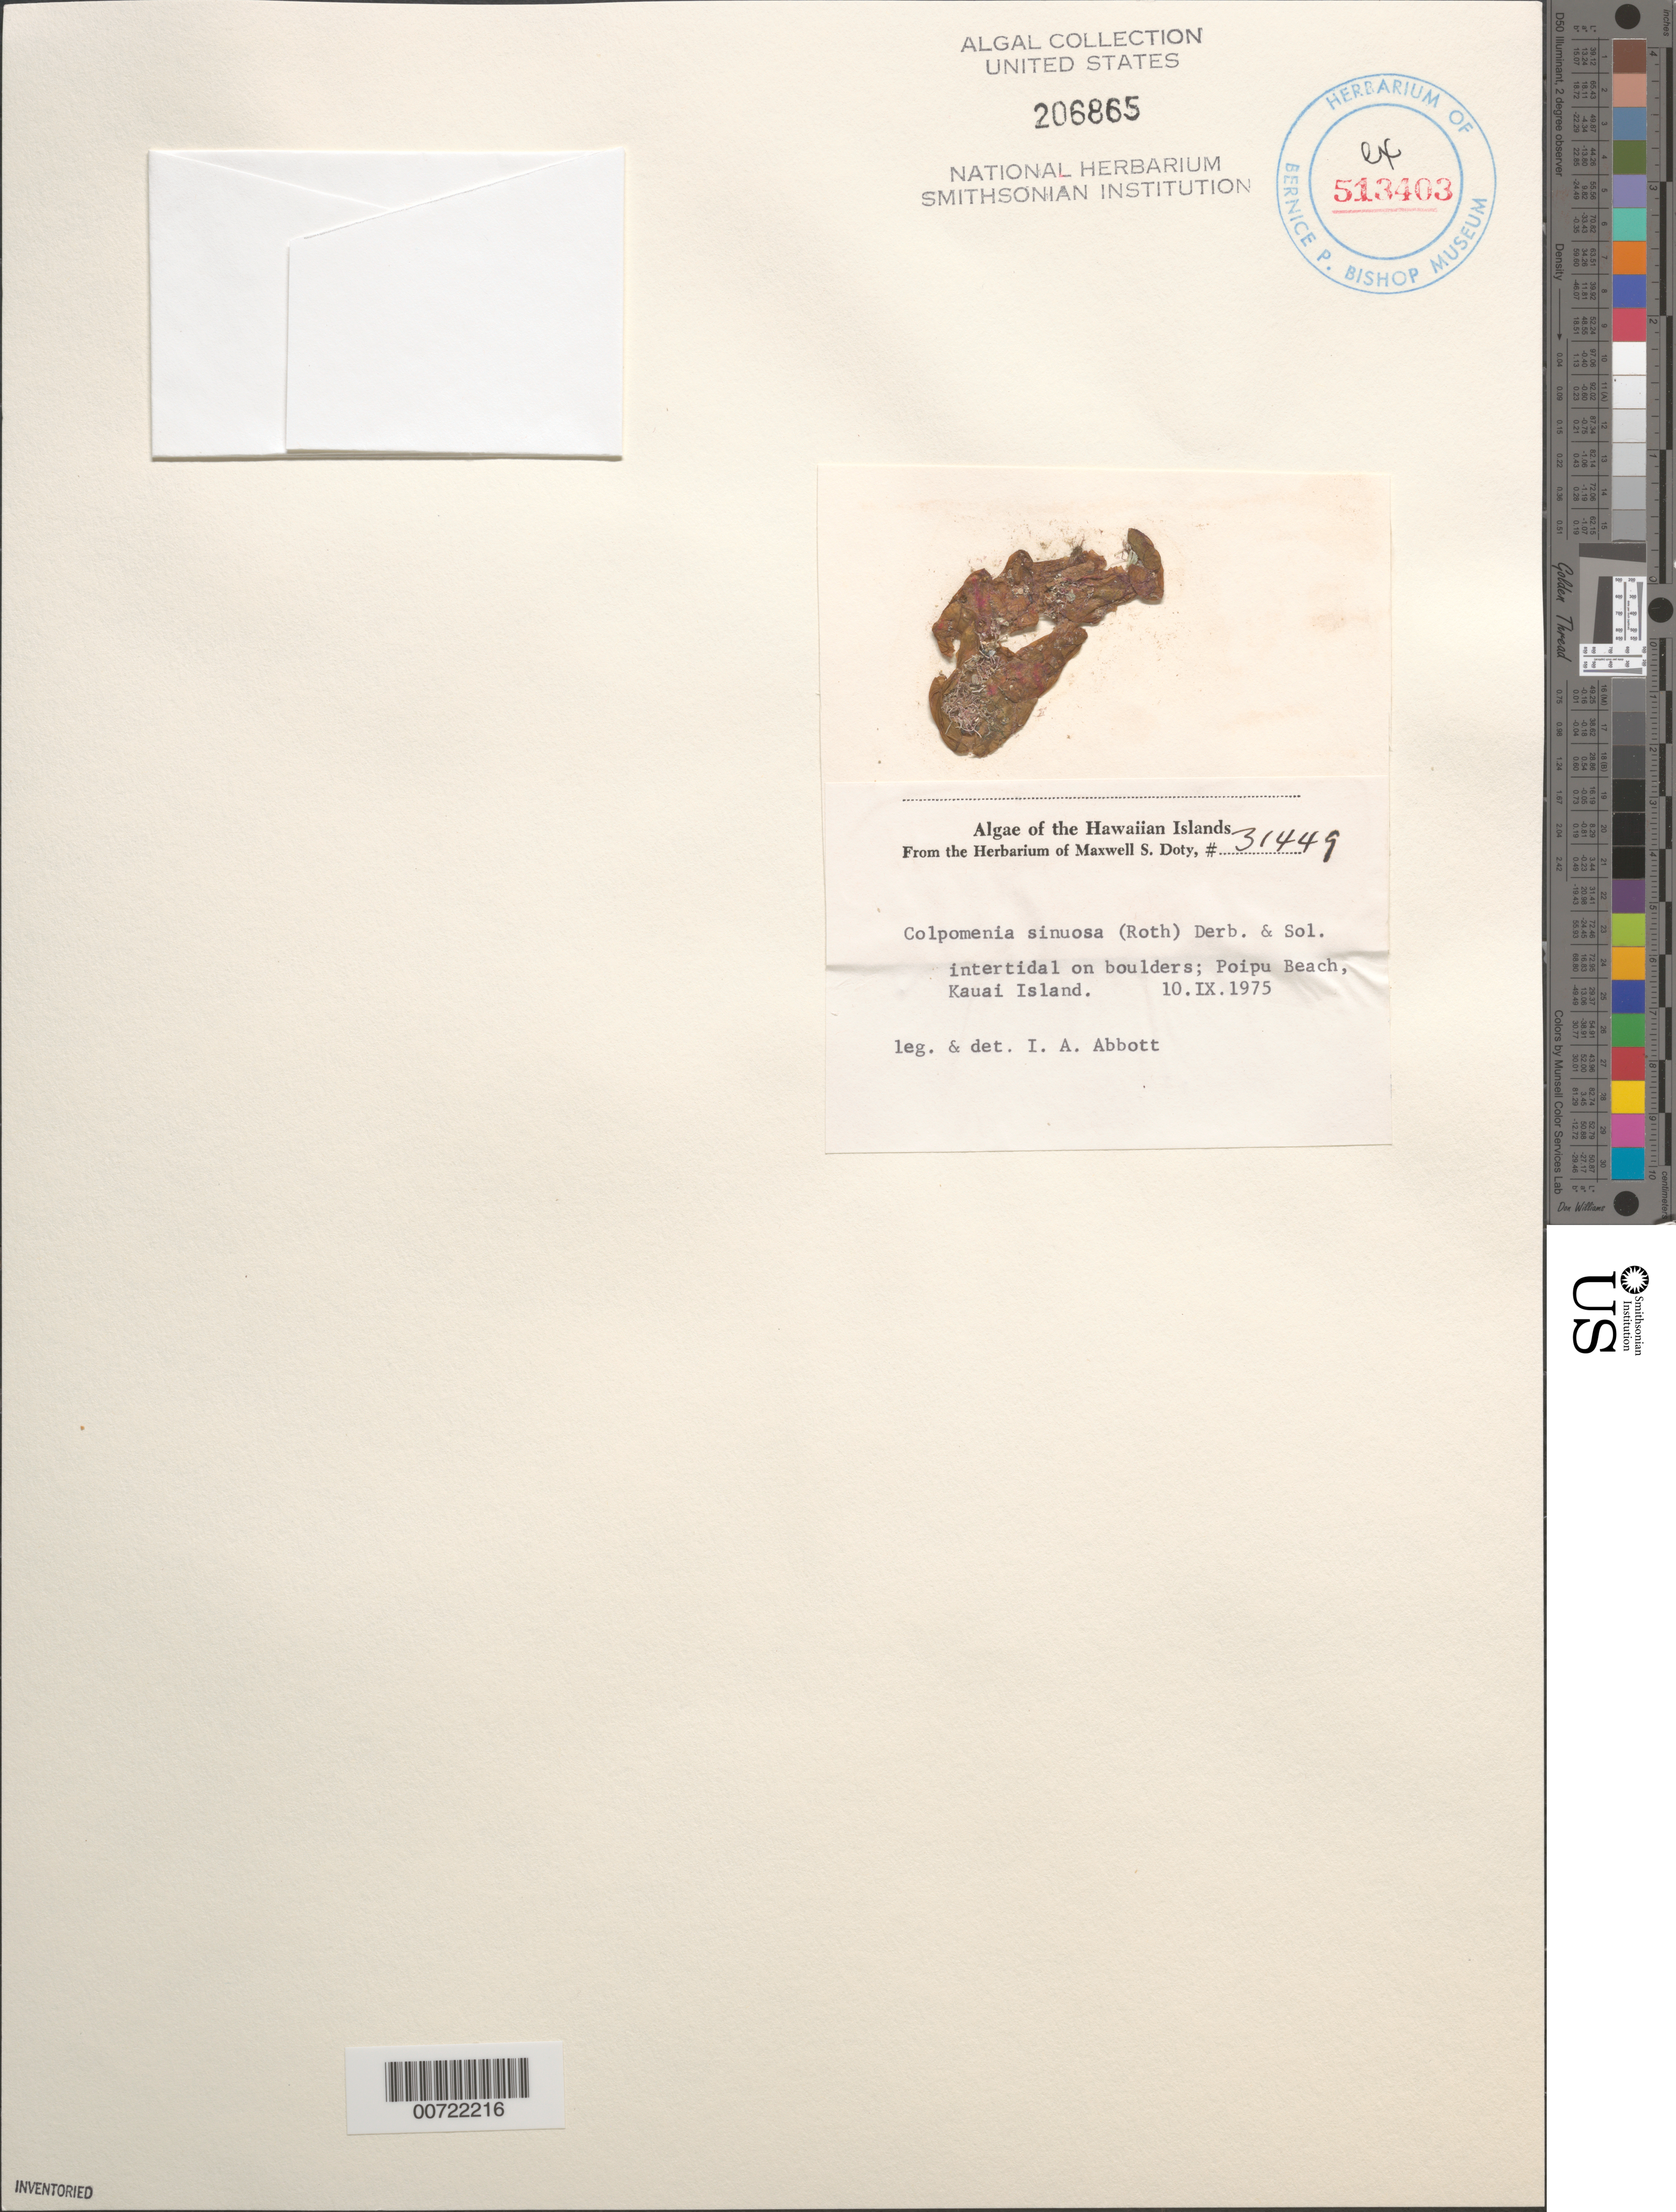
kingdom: Chromista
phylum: Ochrophyta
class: Phaeophyceae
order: Scytosiphonales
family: Scytosiphonaceae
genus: Colpomenia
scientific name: Colpomenia sinuosa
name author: (K. Mert. ex Roth) Derbes & Solier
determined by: Abbott, Isabella A.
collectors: I. A. Abbott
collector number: MSD 31449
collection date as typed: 10 Sep 1975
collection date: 1975-09-10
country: United States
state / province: Hawaii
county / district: Kauai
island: Kaua'i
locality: Poipu Beach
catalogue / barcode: US 206865